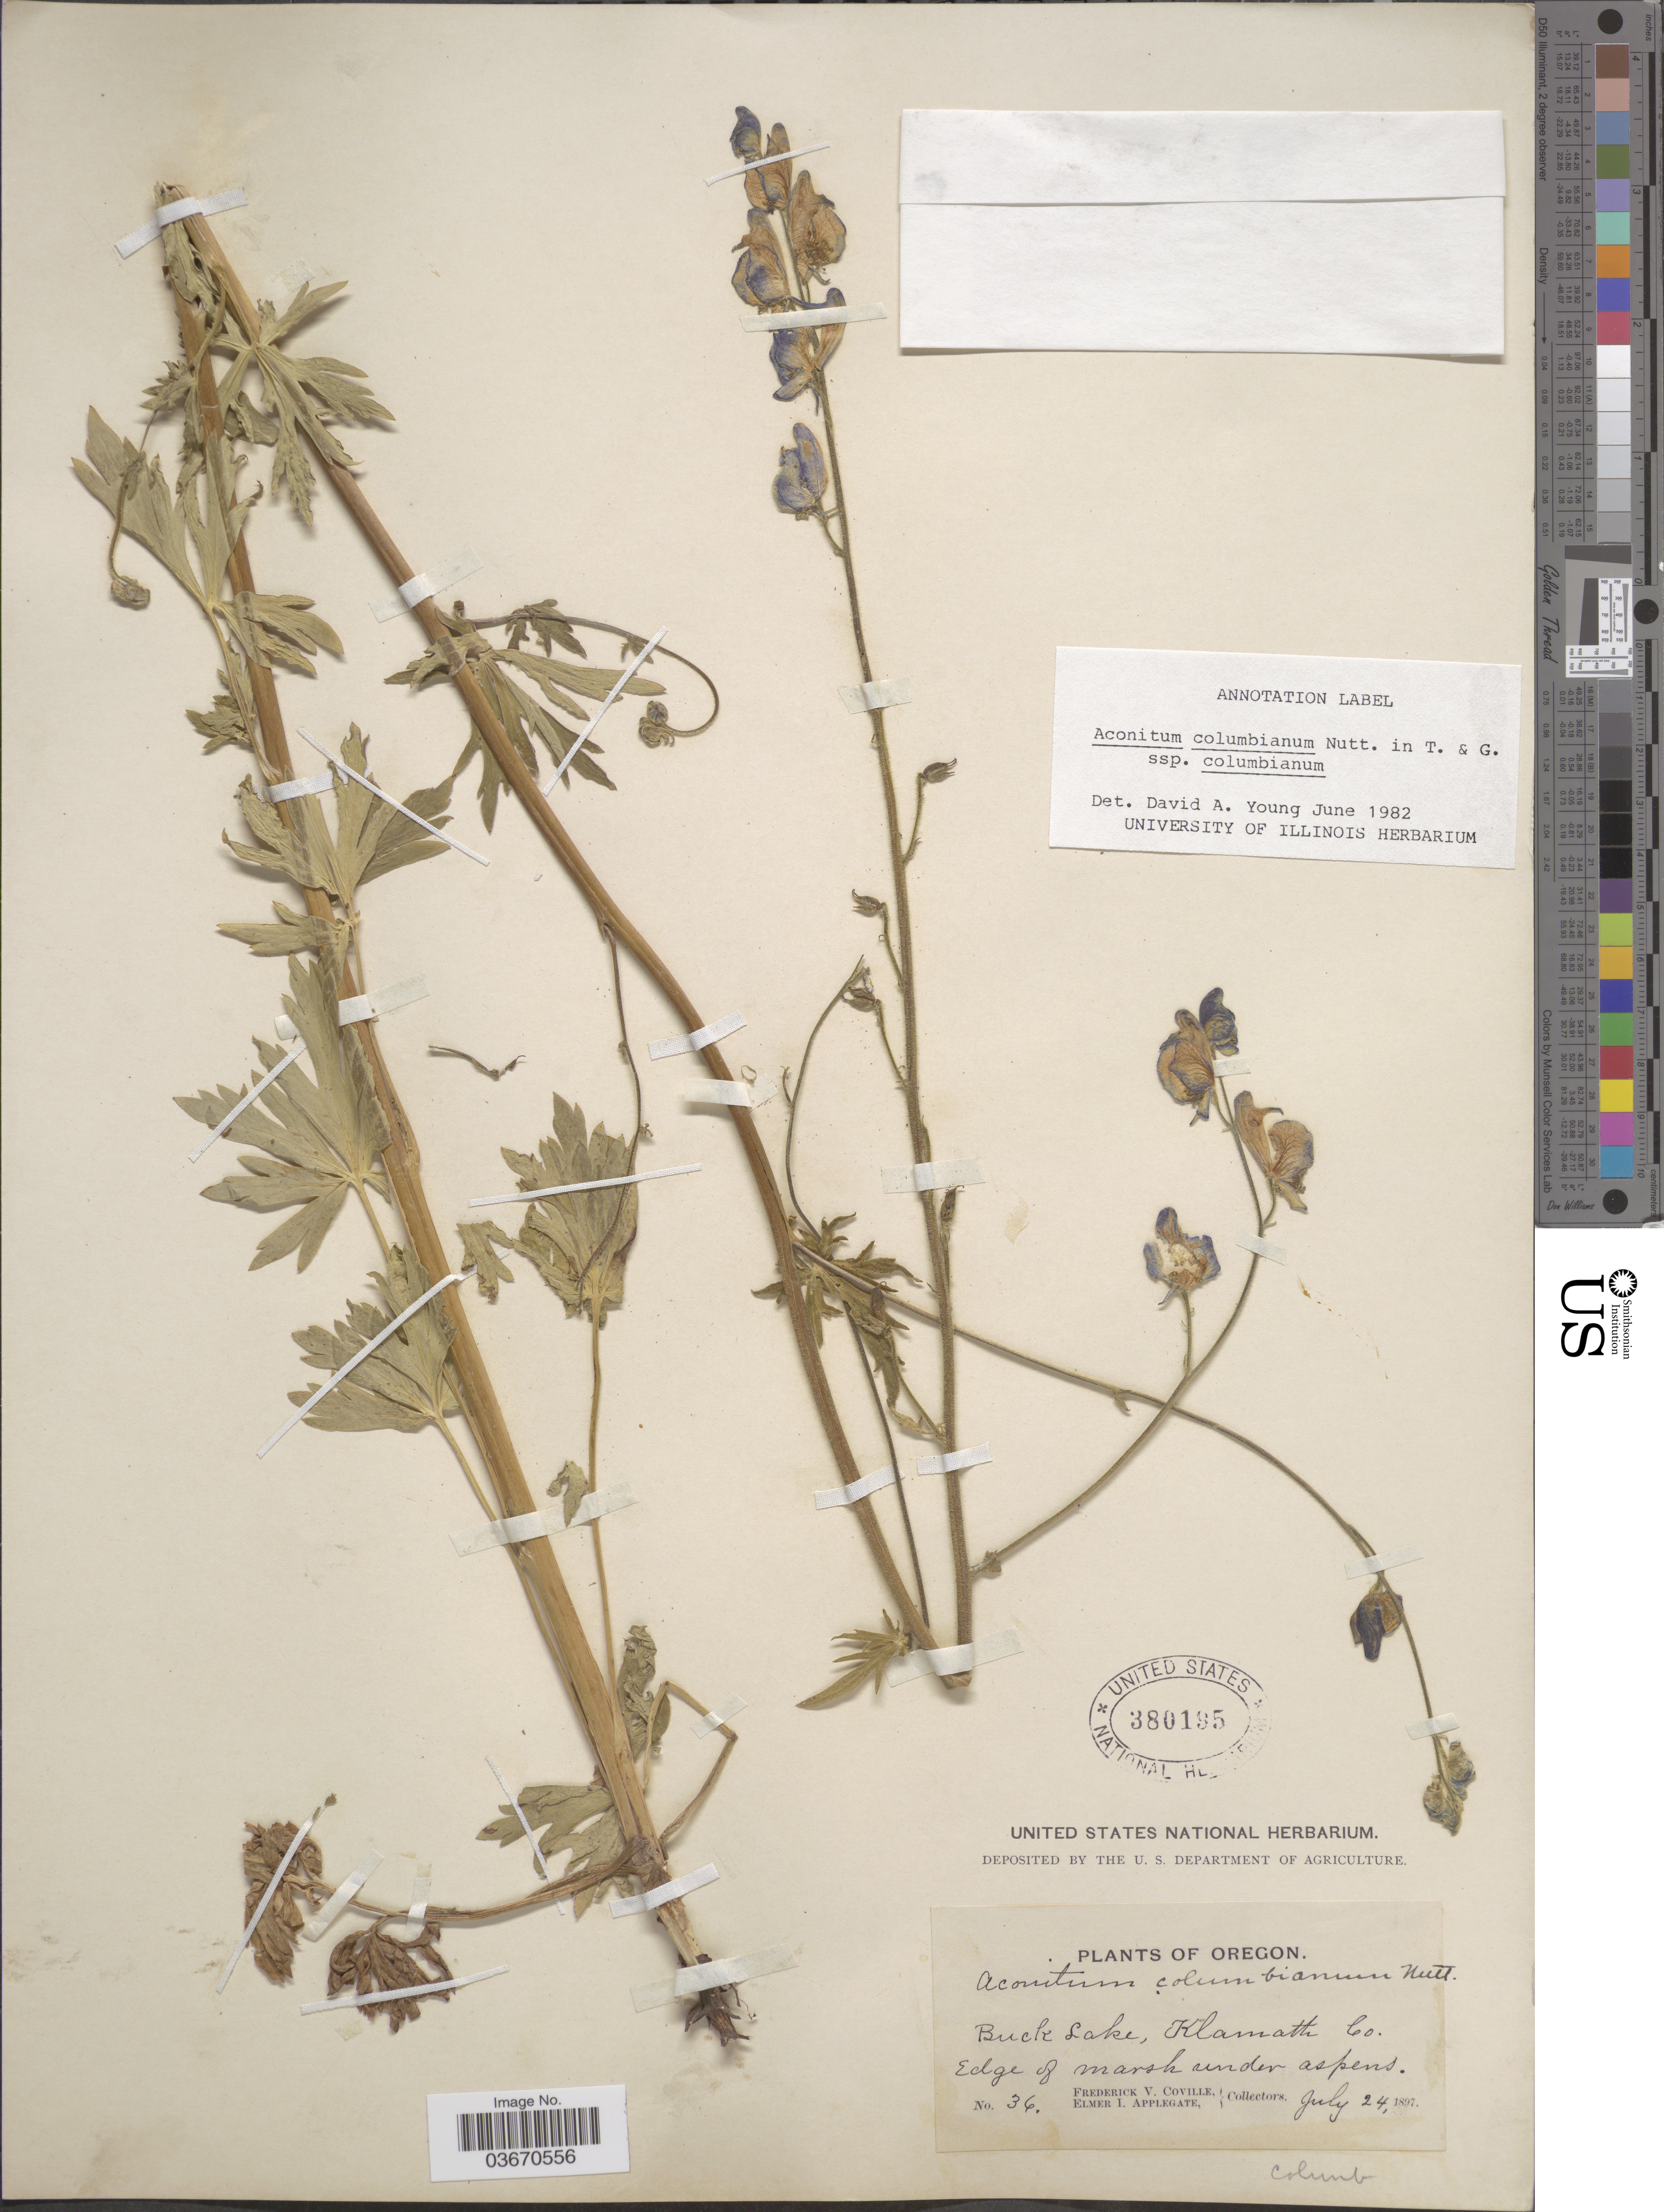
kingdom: Plantae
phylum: Tracheophyta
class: Magnoliopsida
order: Ranunculales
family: Ranunculaceae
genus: Aconitum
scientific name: Aconitum columbianum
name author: Nutt.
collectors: F. V. Coville & E. I. Applegate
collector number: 36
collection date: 1897-07-24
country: United States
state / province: Oregon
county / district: Klamath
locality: Buck Lake, Klamath Co.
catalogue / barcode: US 380195